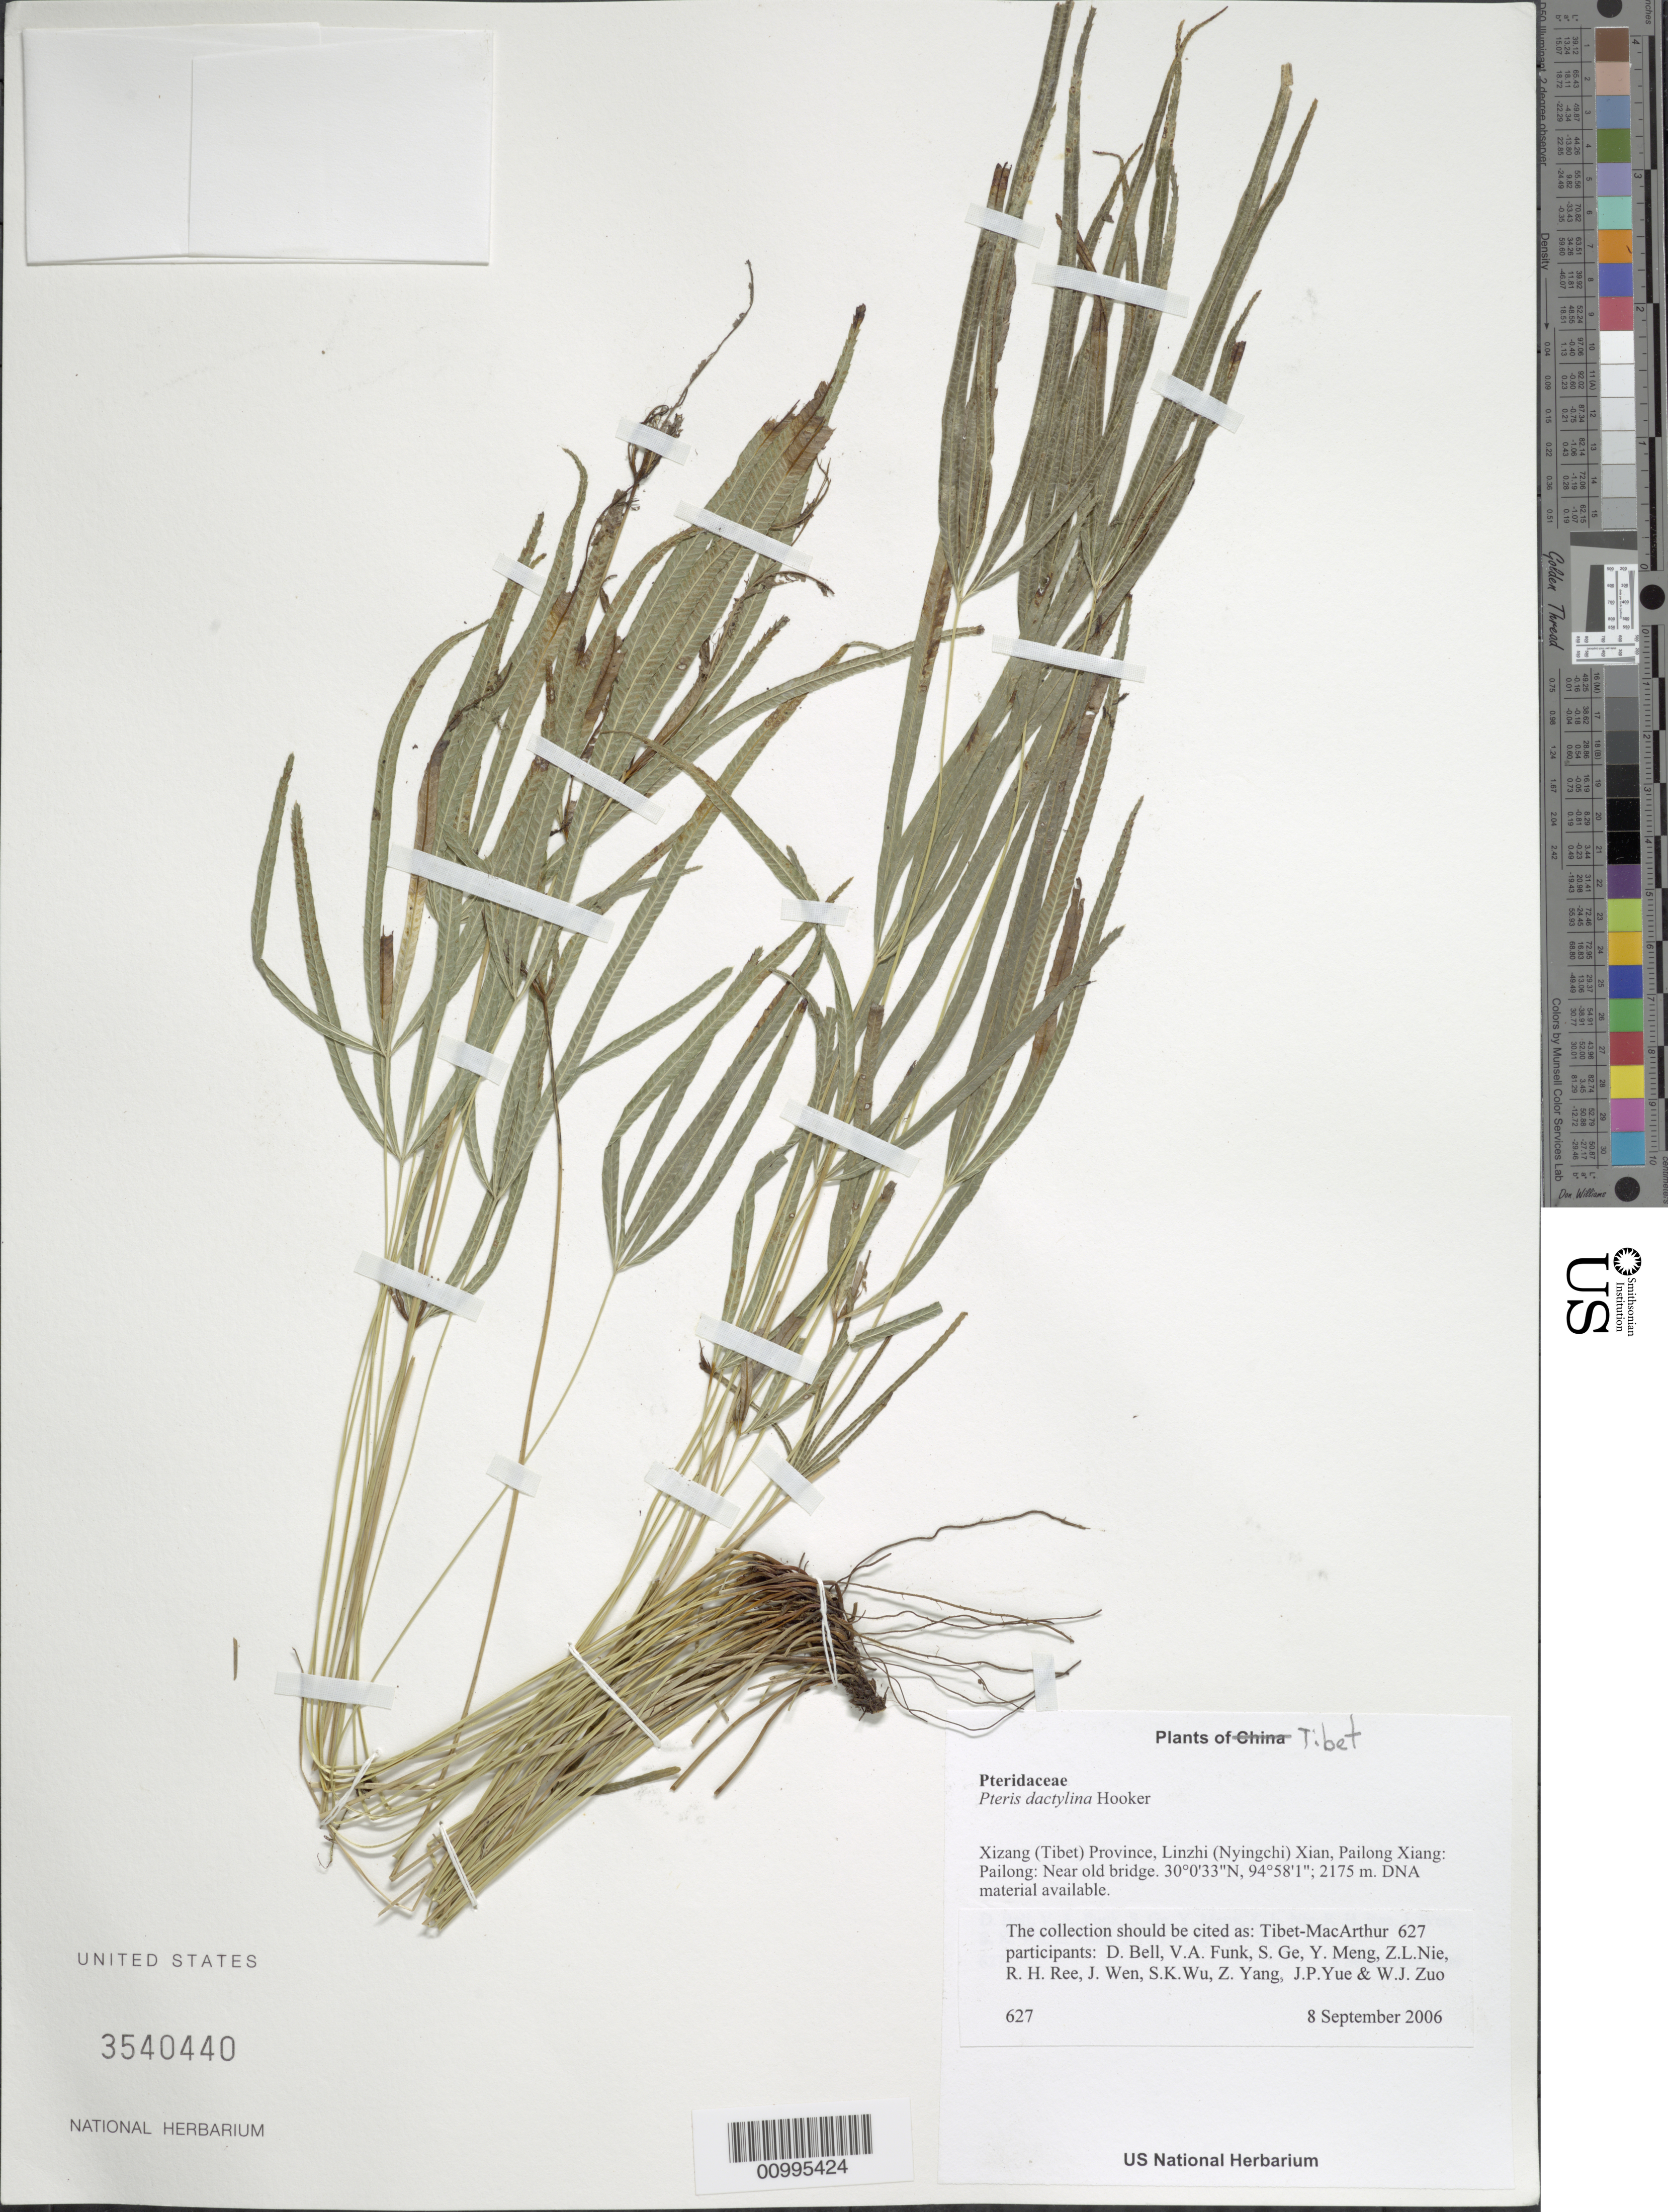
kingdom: Plantae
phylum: Tracheophyta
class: Polypodiopsida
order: Polypodiales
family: Pteridaceae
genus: Pteris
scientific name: Pteris dactylina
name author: Hook.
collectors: Tibet-MacArthur, D. A. Bell, V. Funk, S. Ge, Y. Meng, Z. Nie, R. Ree, J. Wen, S. K. Wu, Z. Yang, J. Yue & W. Zuo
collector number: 627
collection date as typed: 08 Sep 2006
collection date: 2006-09-08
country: China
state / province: Xizang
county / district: Linzhi (Nyingchi) Xian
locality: Pailong Xiang: Pailong. Near old bridge.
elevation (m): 2175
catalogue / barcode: US 3540440